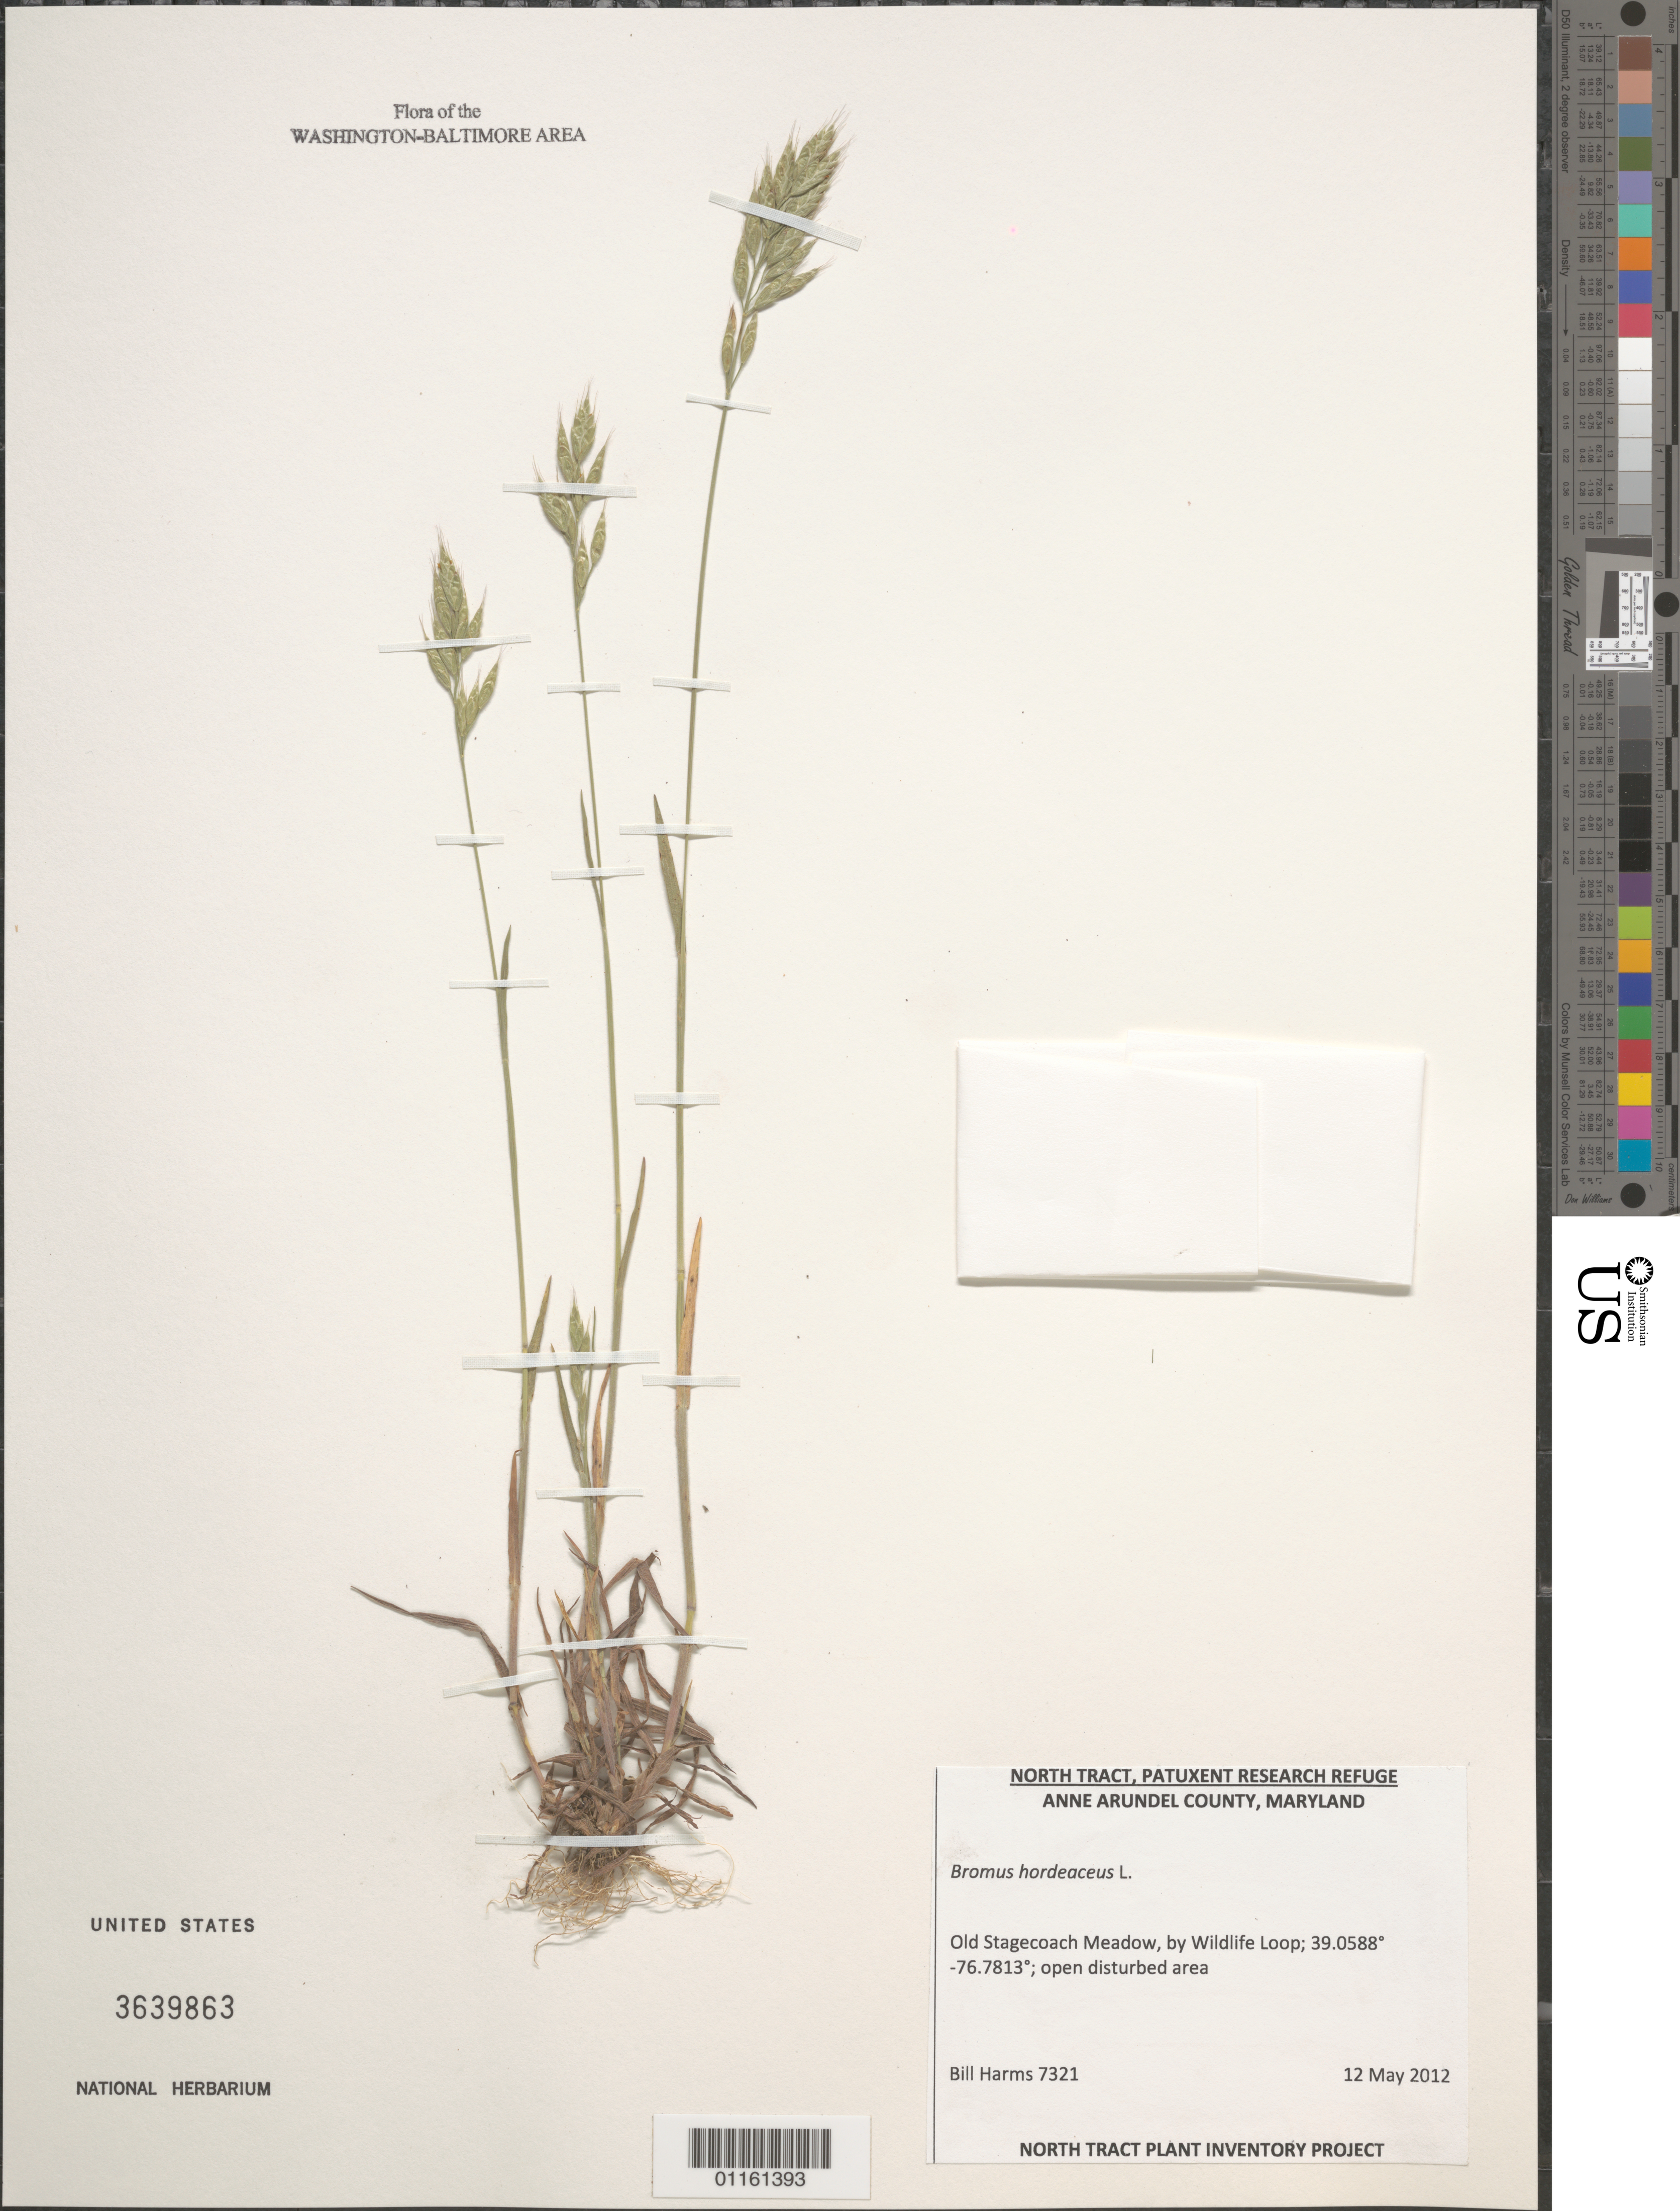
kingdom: Plantae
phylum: Tracheophyta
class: Liliopsida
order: Poales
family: Poaceae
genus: Bromus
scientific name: Bromus hordeaceus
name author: L.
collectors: B. Harms & J. Worth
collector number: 7321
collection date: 2012-05-11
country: United States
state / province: Maryland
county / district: Anne Arundel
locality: Old Stagecoach Meadow, by Wildlife Loop.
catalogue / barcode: US 3639863